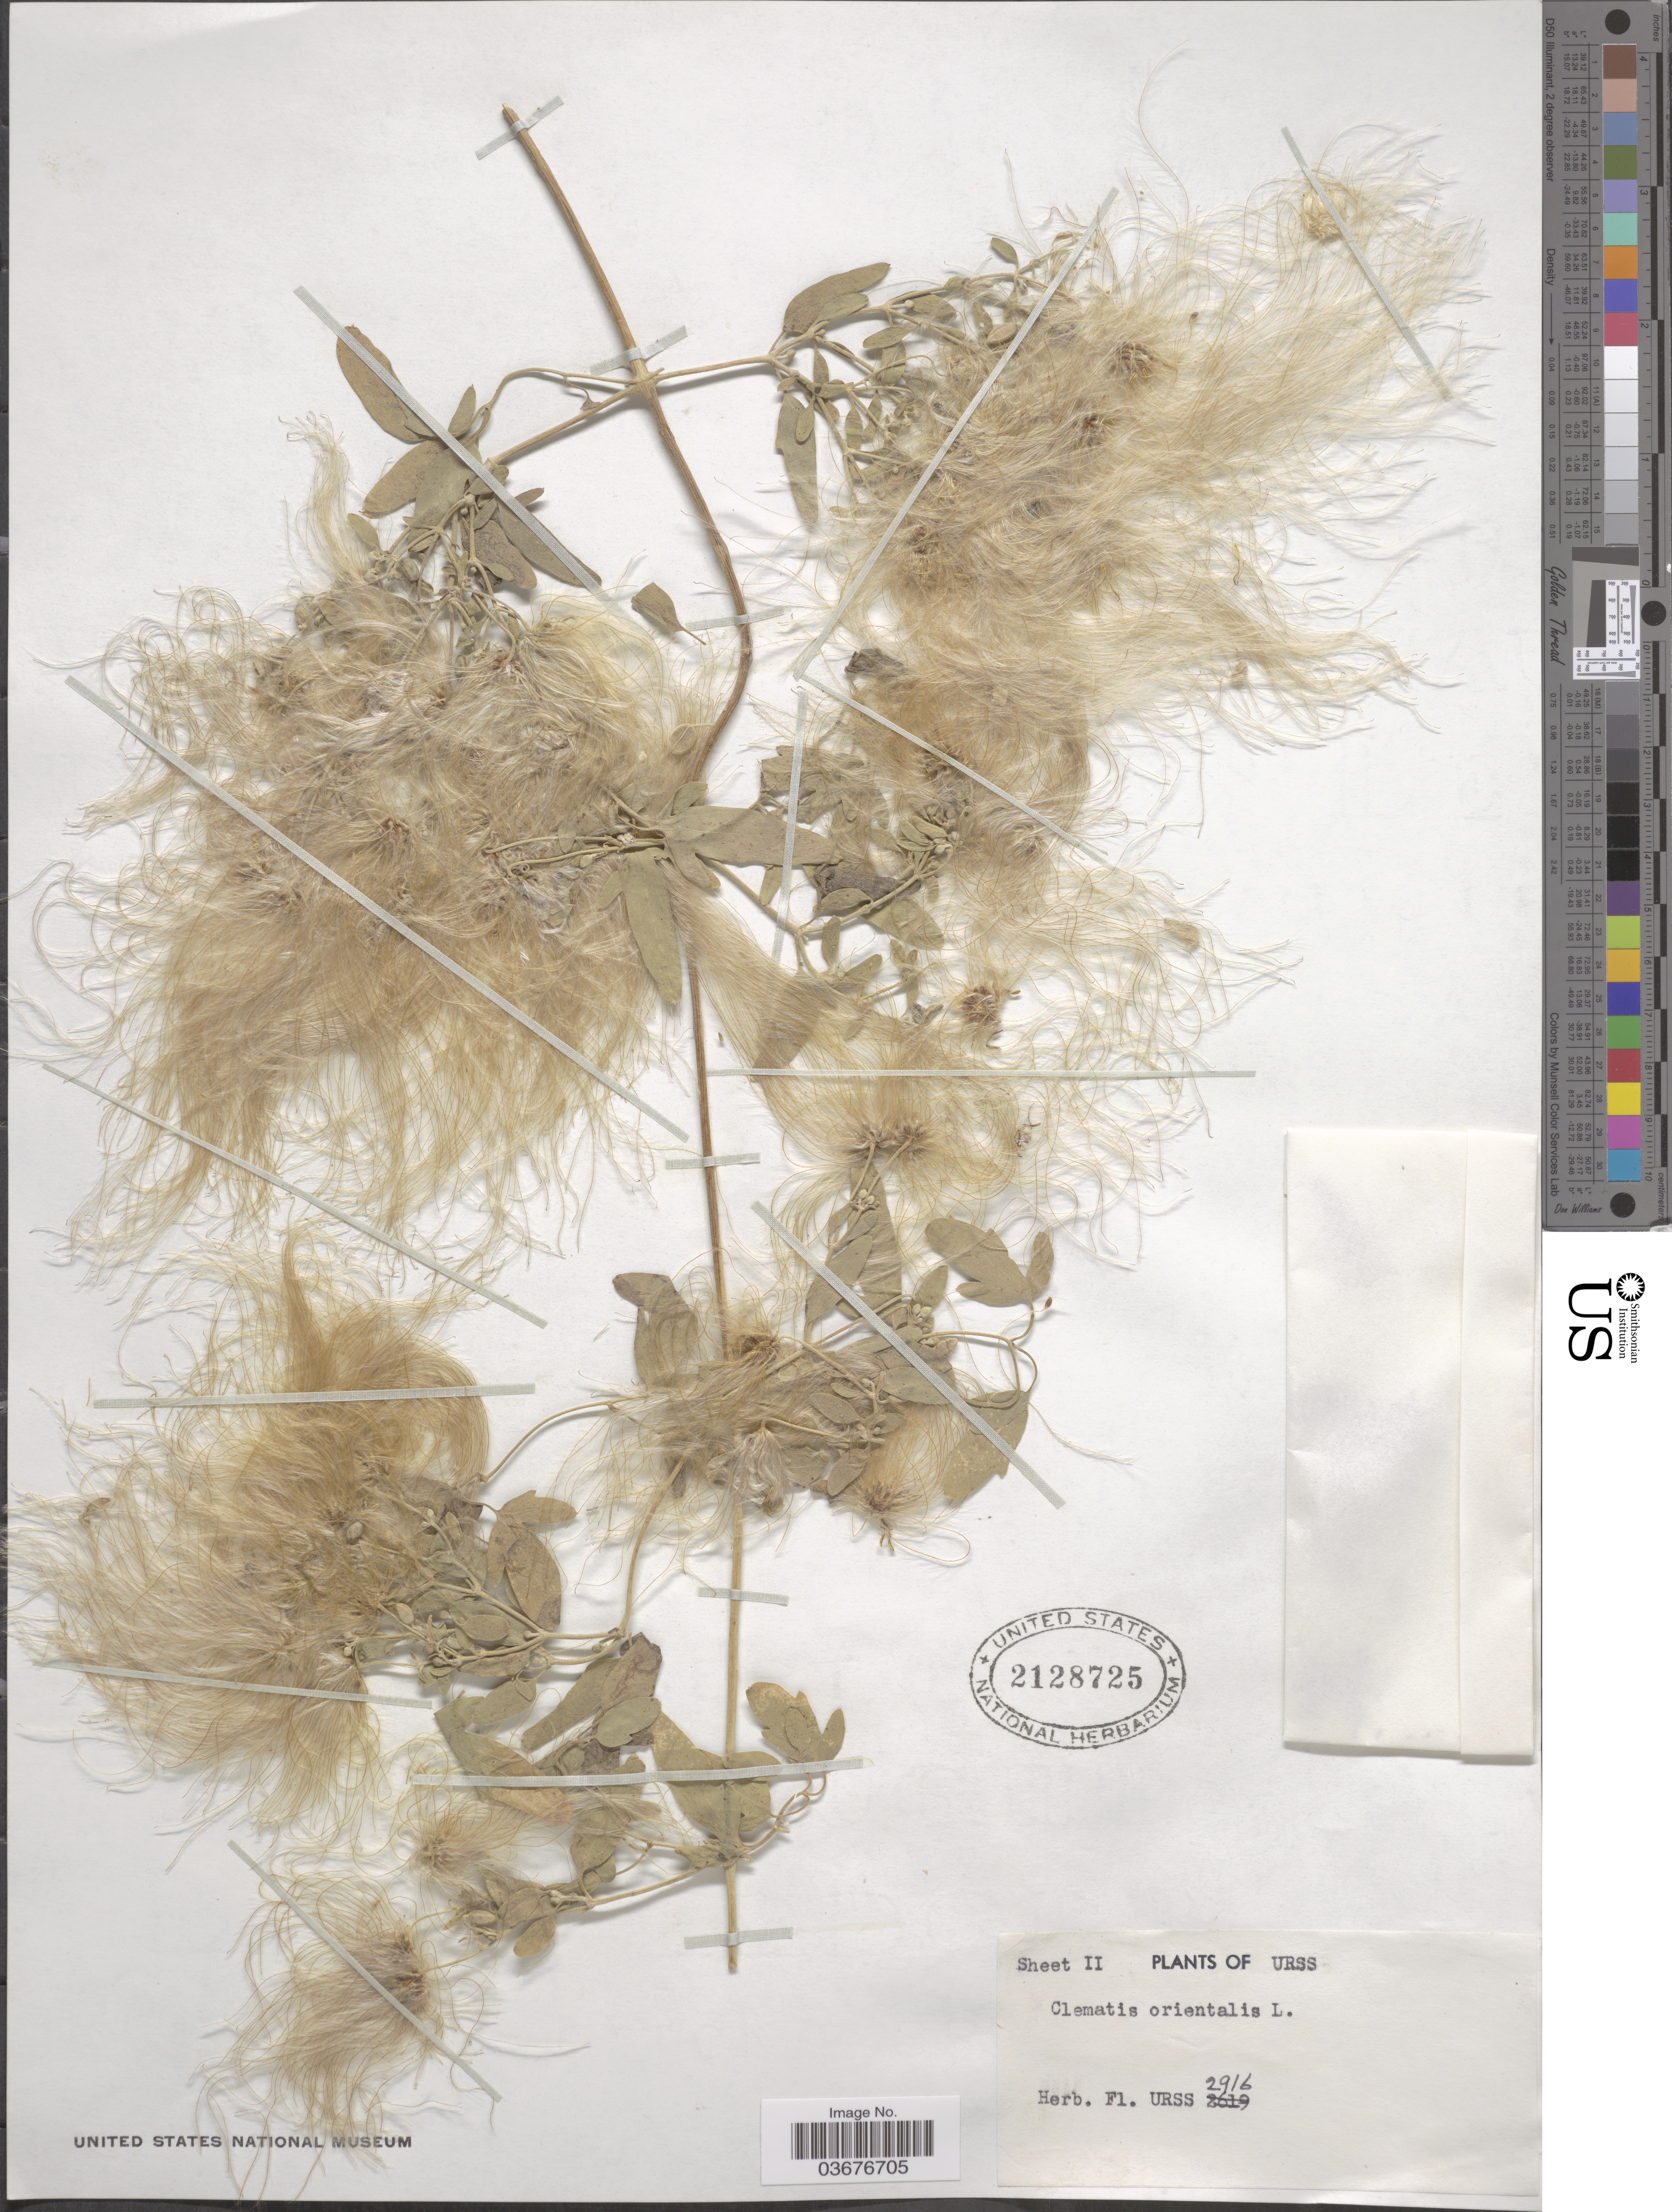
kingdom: Plantae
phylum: Tracheophyta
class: Magnoliopsida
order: Ranunculales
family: Ranunculaceae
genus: Clematis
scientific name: Clematis orientalis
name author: L.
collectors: ex herb. Florae URSS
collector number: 2916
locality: URSS.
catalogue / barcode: US 2128725